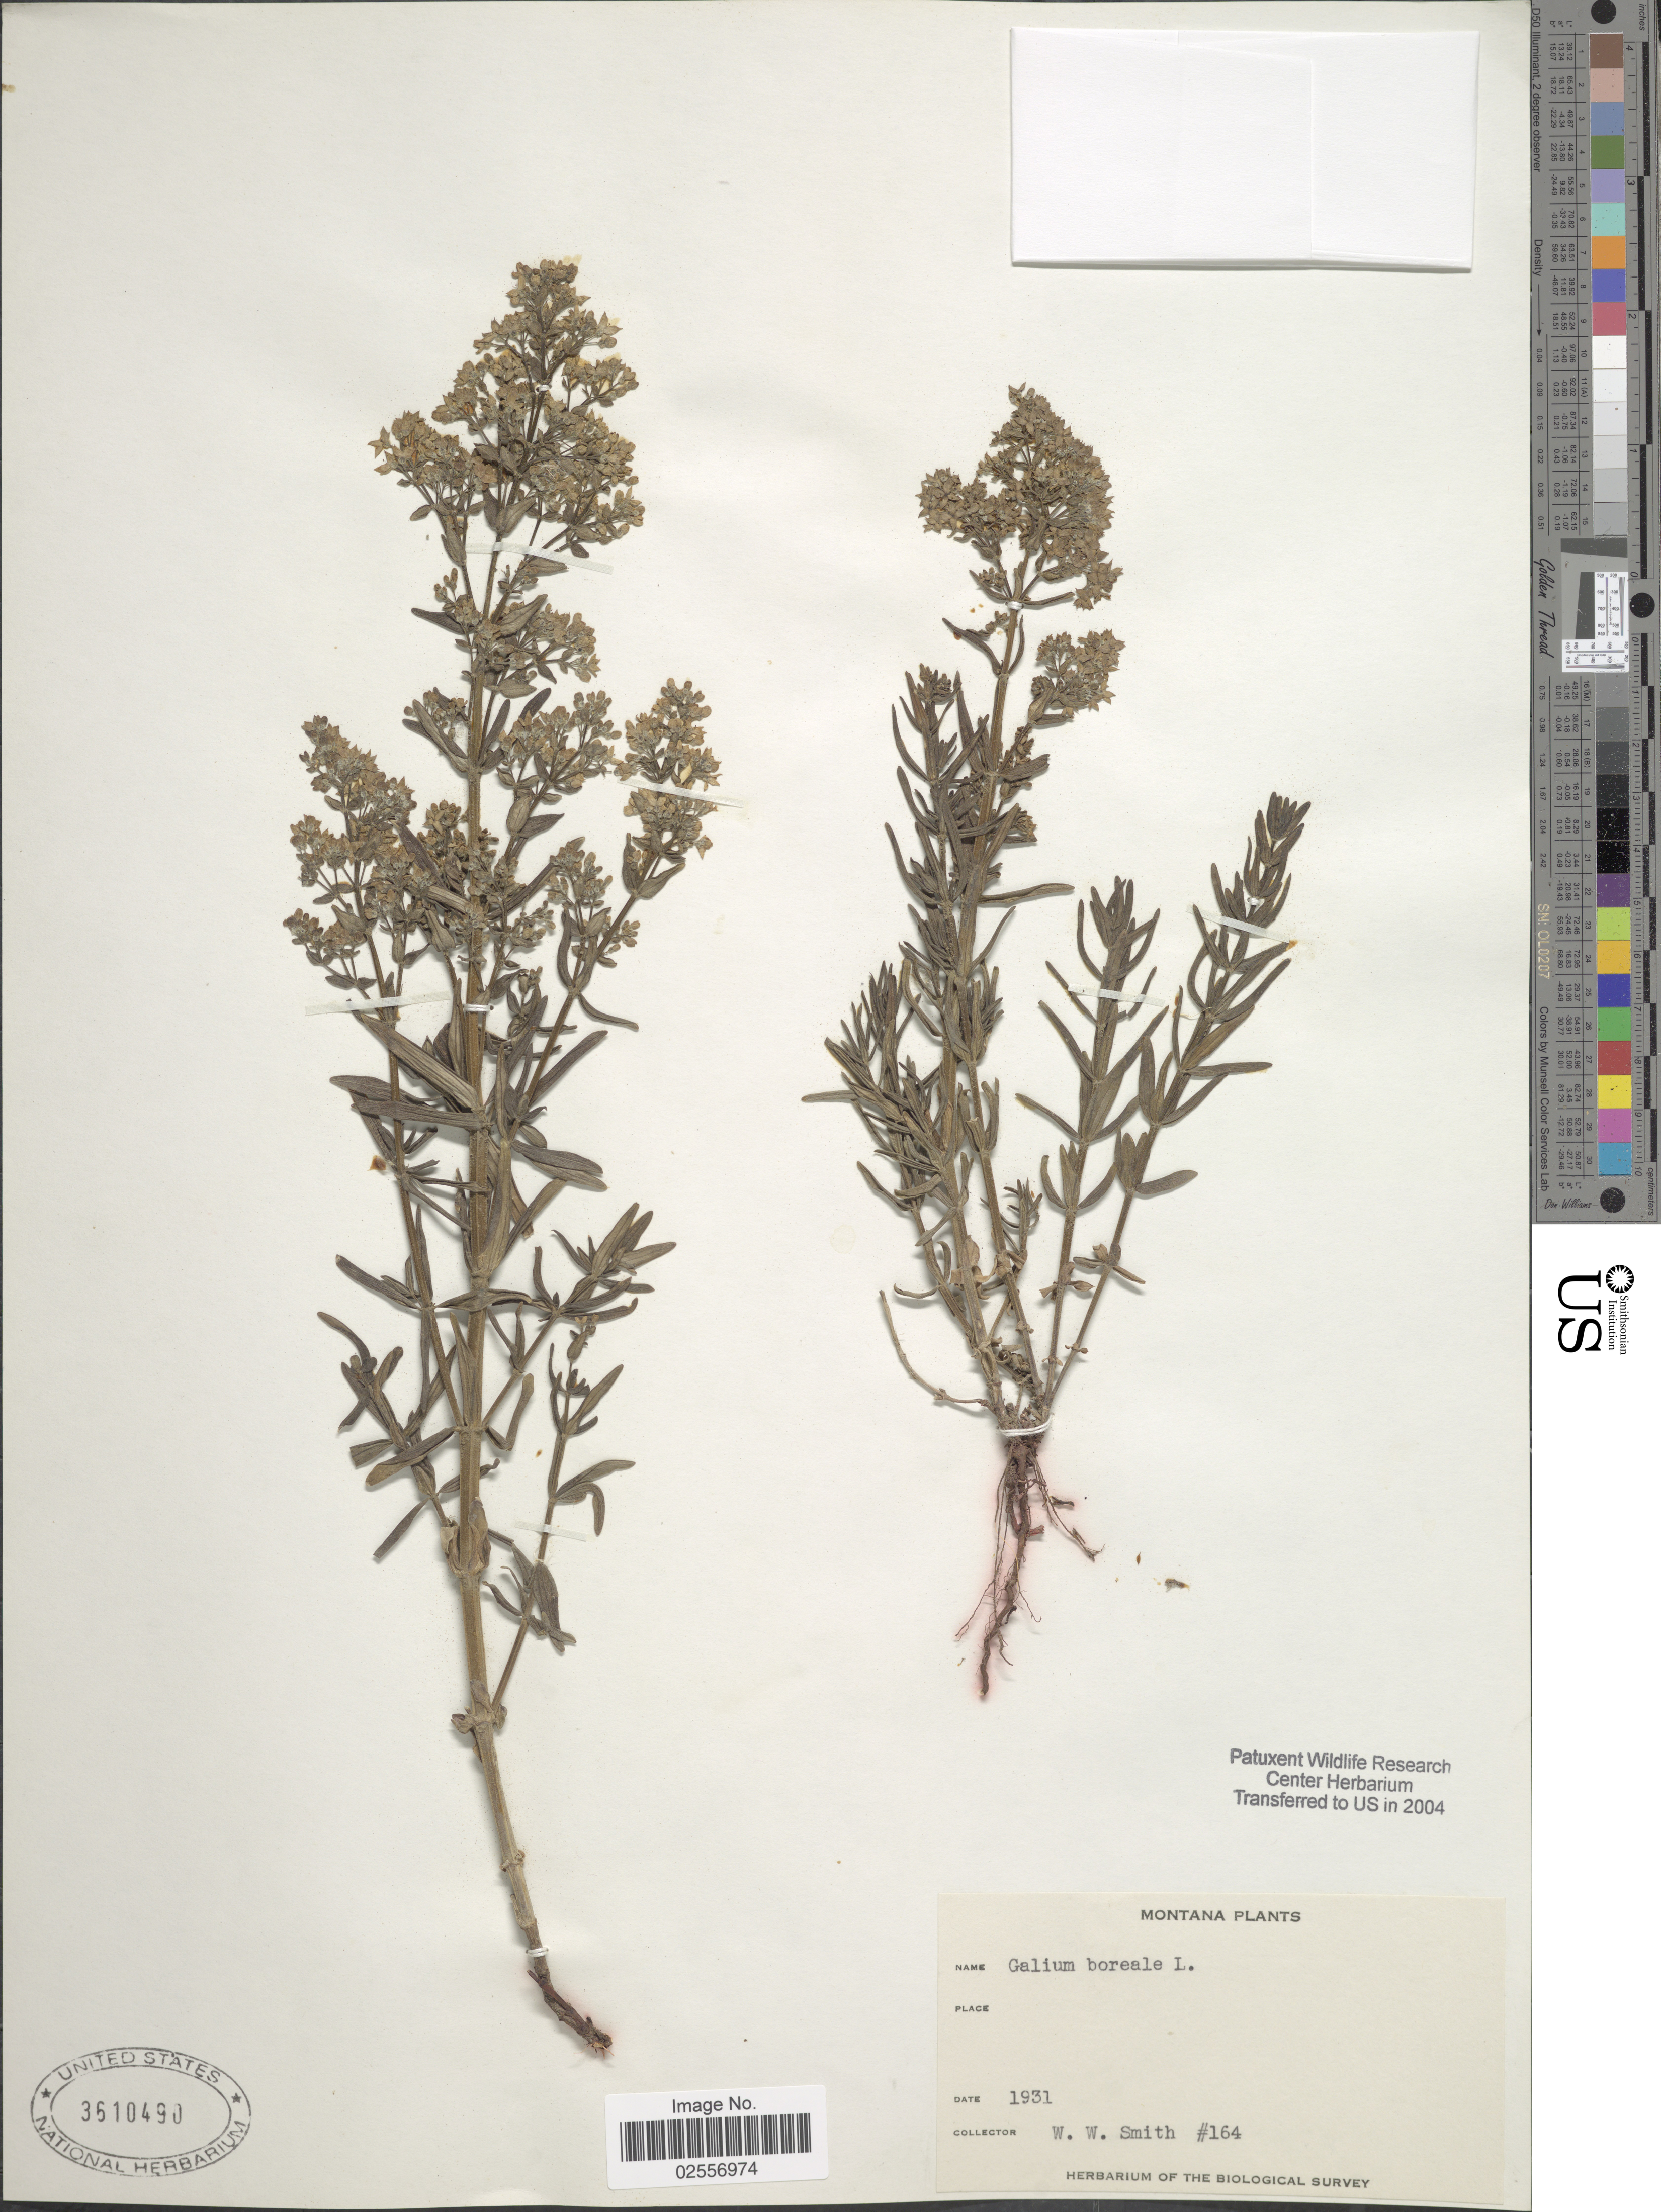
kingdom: Plantae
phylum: Tracheophyta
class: Magnoliopsida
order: Gentianales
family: Rubiaceae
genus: Galium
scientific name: Galium boreale L.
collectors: W. W. Smith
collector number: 164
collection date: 1931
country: United States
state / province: Montana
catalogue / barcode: US 3610490